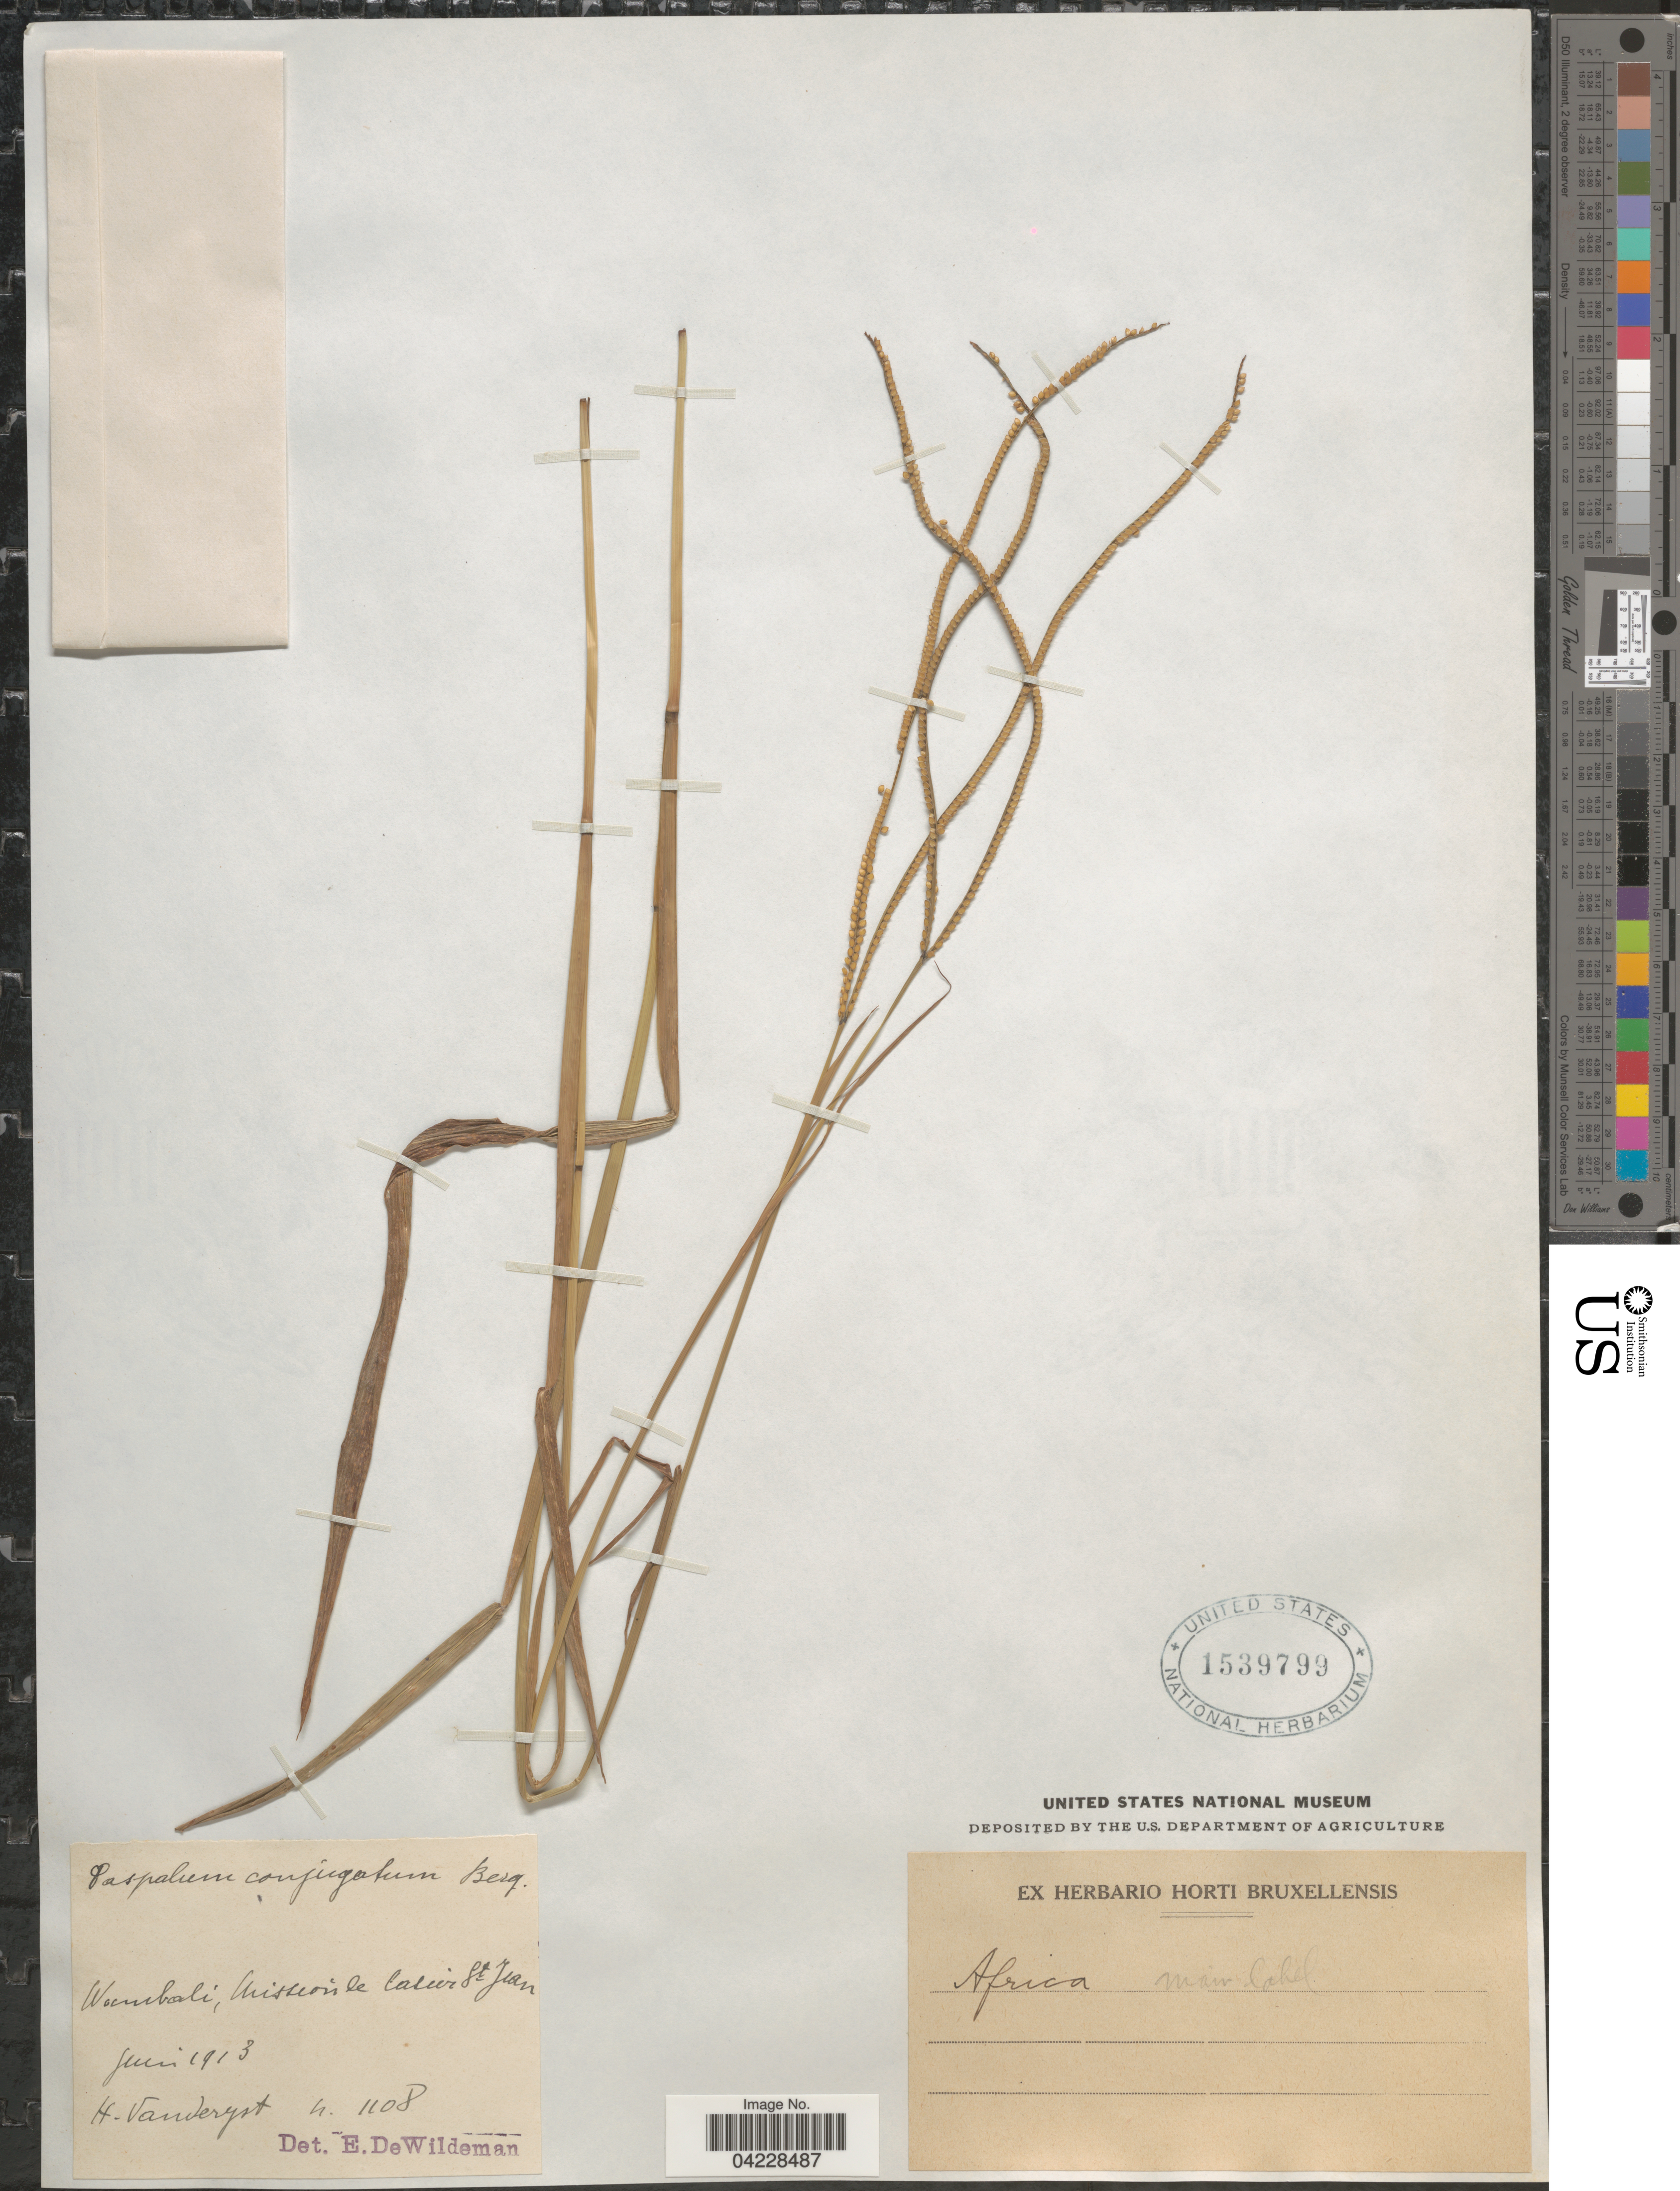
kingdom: Plantae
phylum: Tracheophyta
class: Liliopsida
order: Poales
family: Poaceae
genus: Paspalum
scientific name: Paspalum conjugatum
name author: P.J. Bergius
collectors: H. J. R. Vanderyst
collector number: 1108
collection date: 1913-06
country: Congo, Democratic Republic of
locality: Wombali, Mission de Casier St Jean.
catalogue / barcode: US 1539799